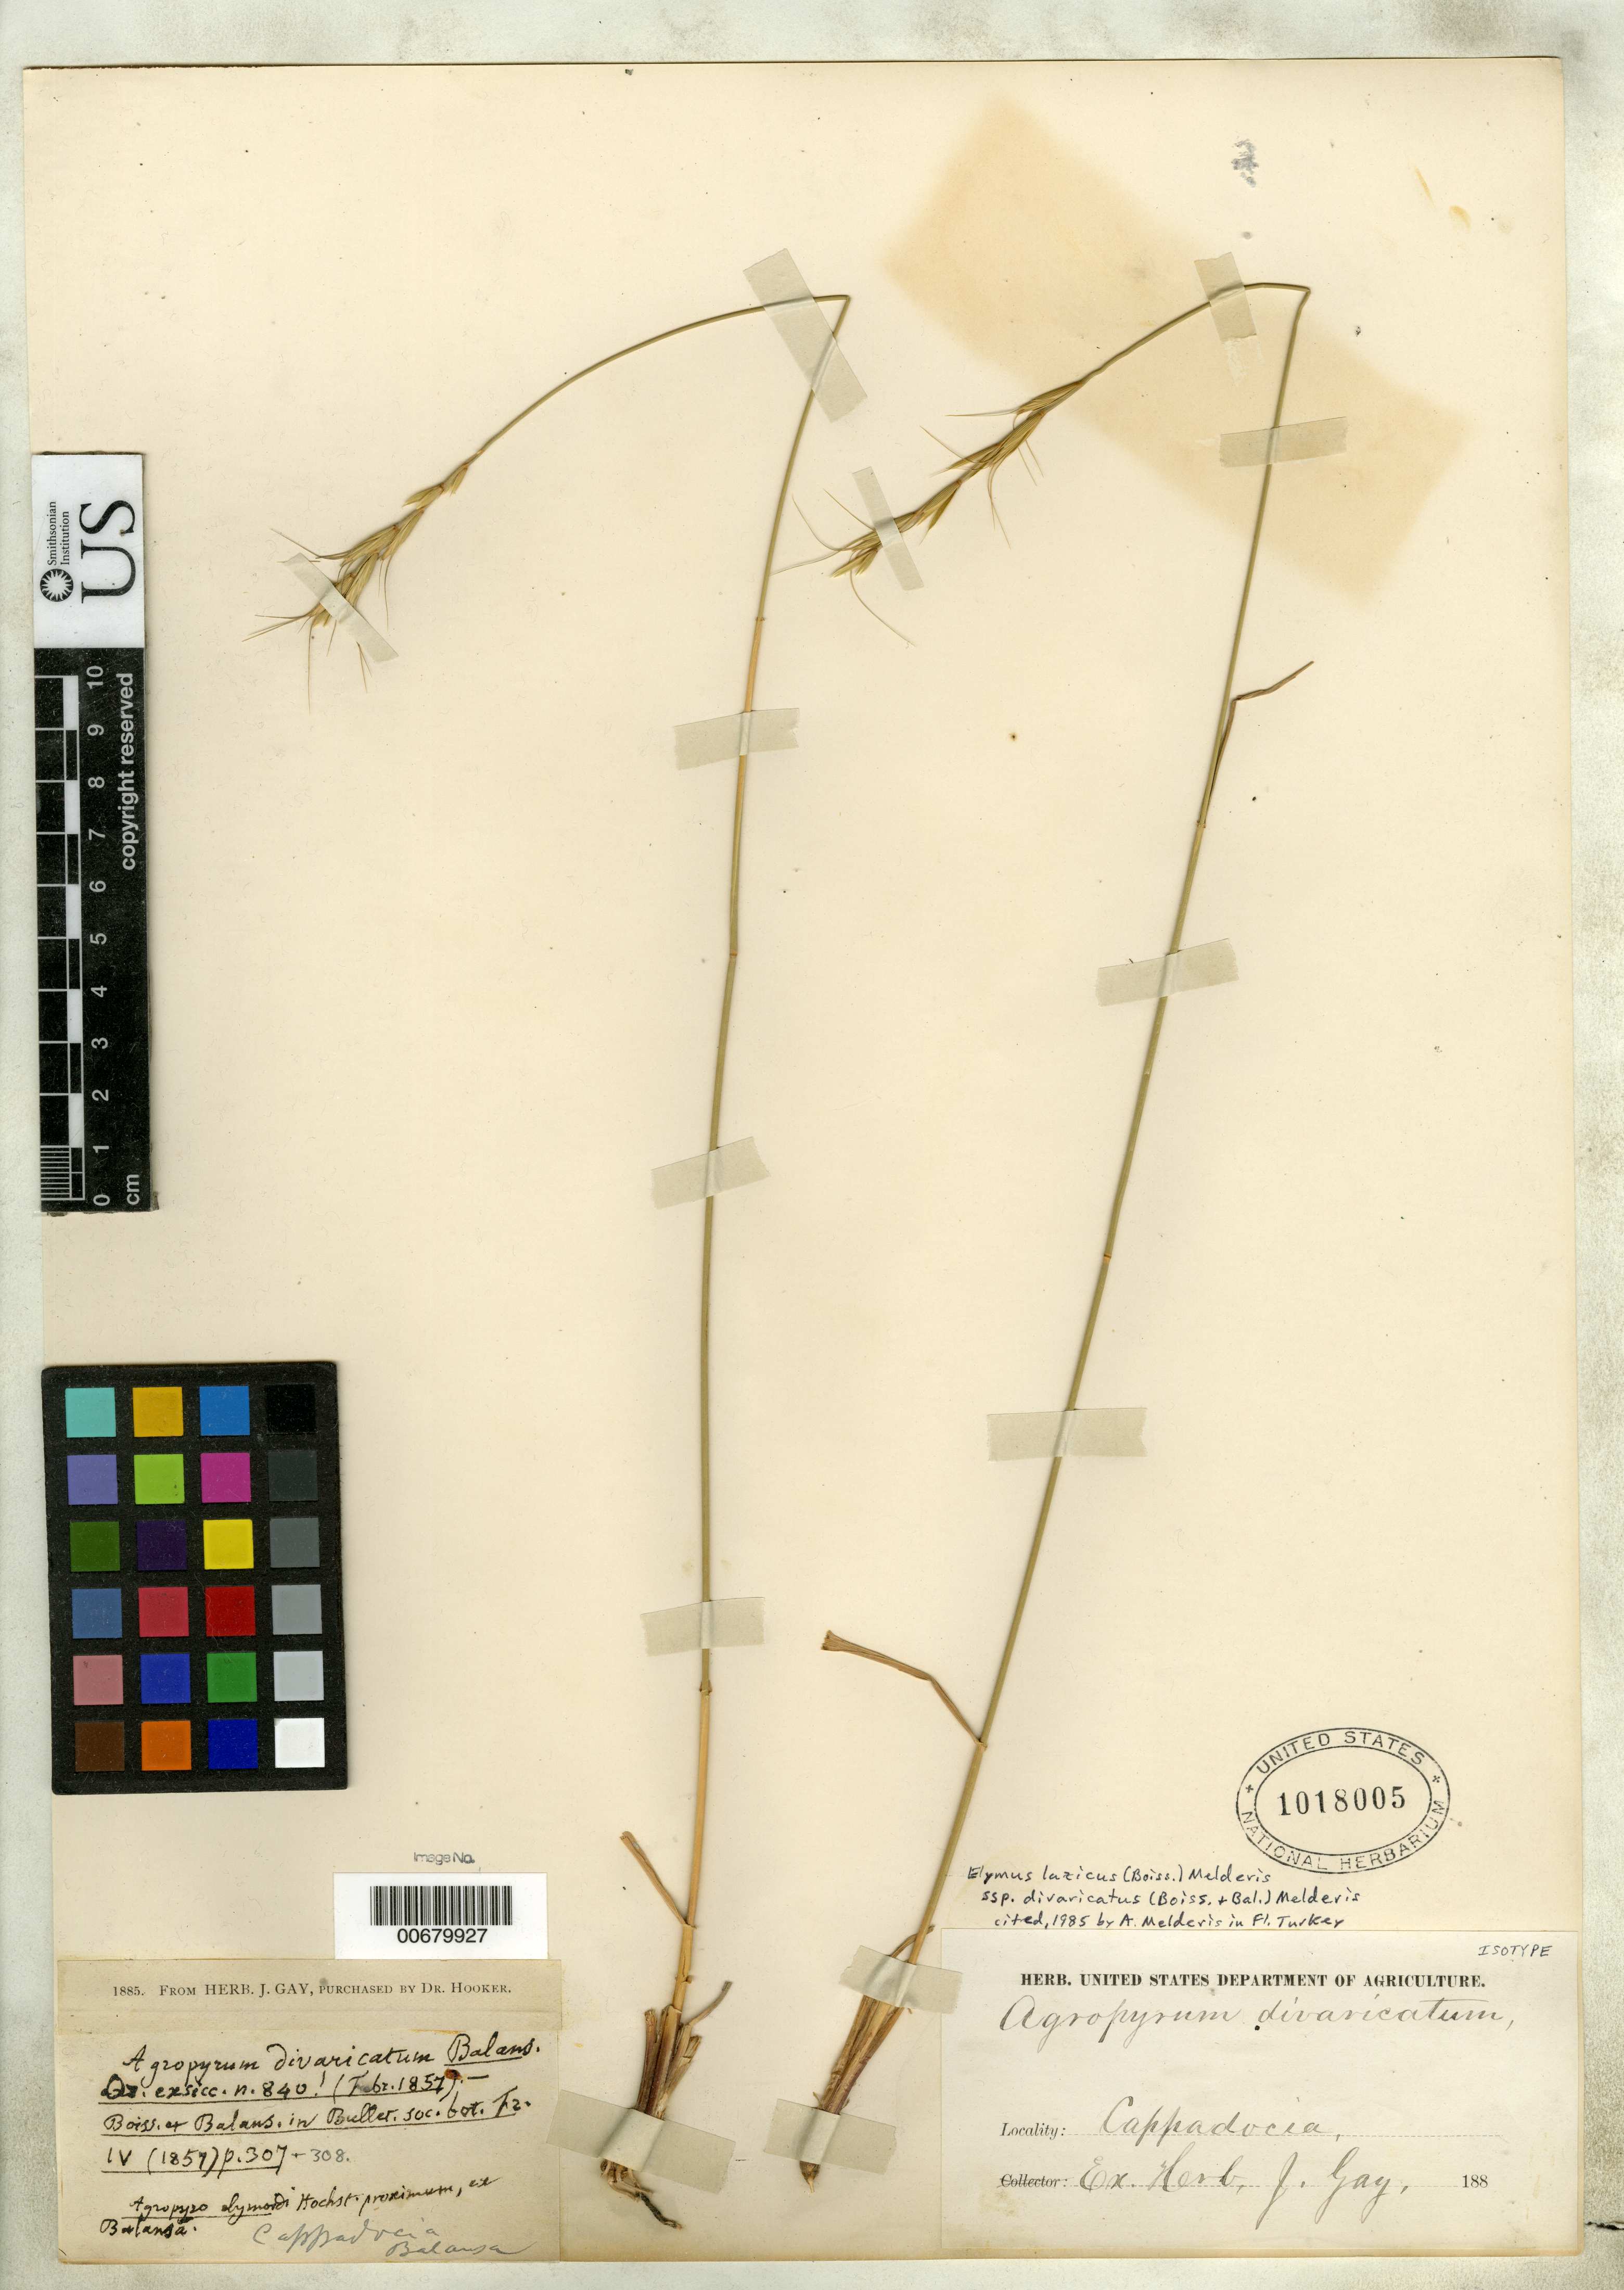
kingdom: Plantae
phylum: Tracheophyta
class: Liliopsida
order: Poales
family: Poaceae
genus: Agropyron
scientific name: Agropyron divaricatum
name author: Boiss. & Balansa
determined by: Melderis, A.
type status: Isotype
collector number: Herb. J. Gay s.n.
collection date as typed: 1885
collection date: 1885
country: Turkey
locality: Cappadocia.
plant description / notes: As "Agropyrum"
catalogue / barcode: US 1018005